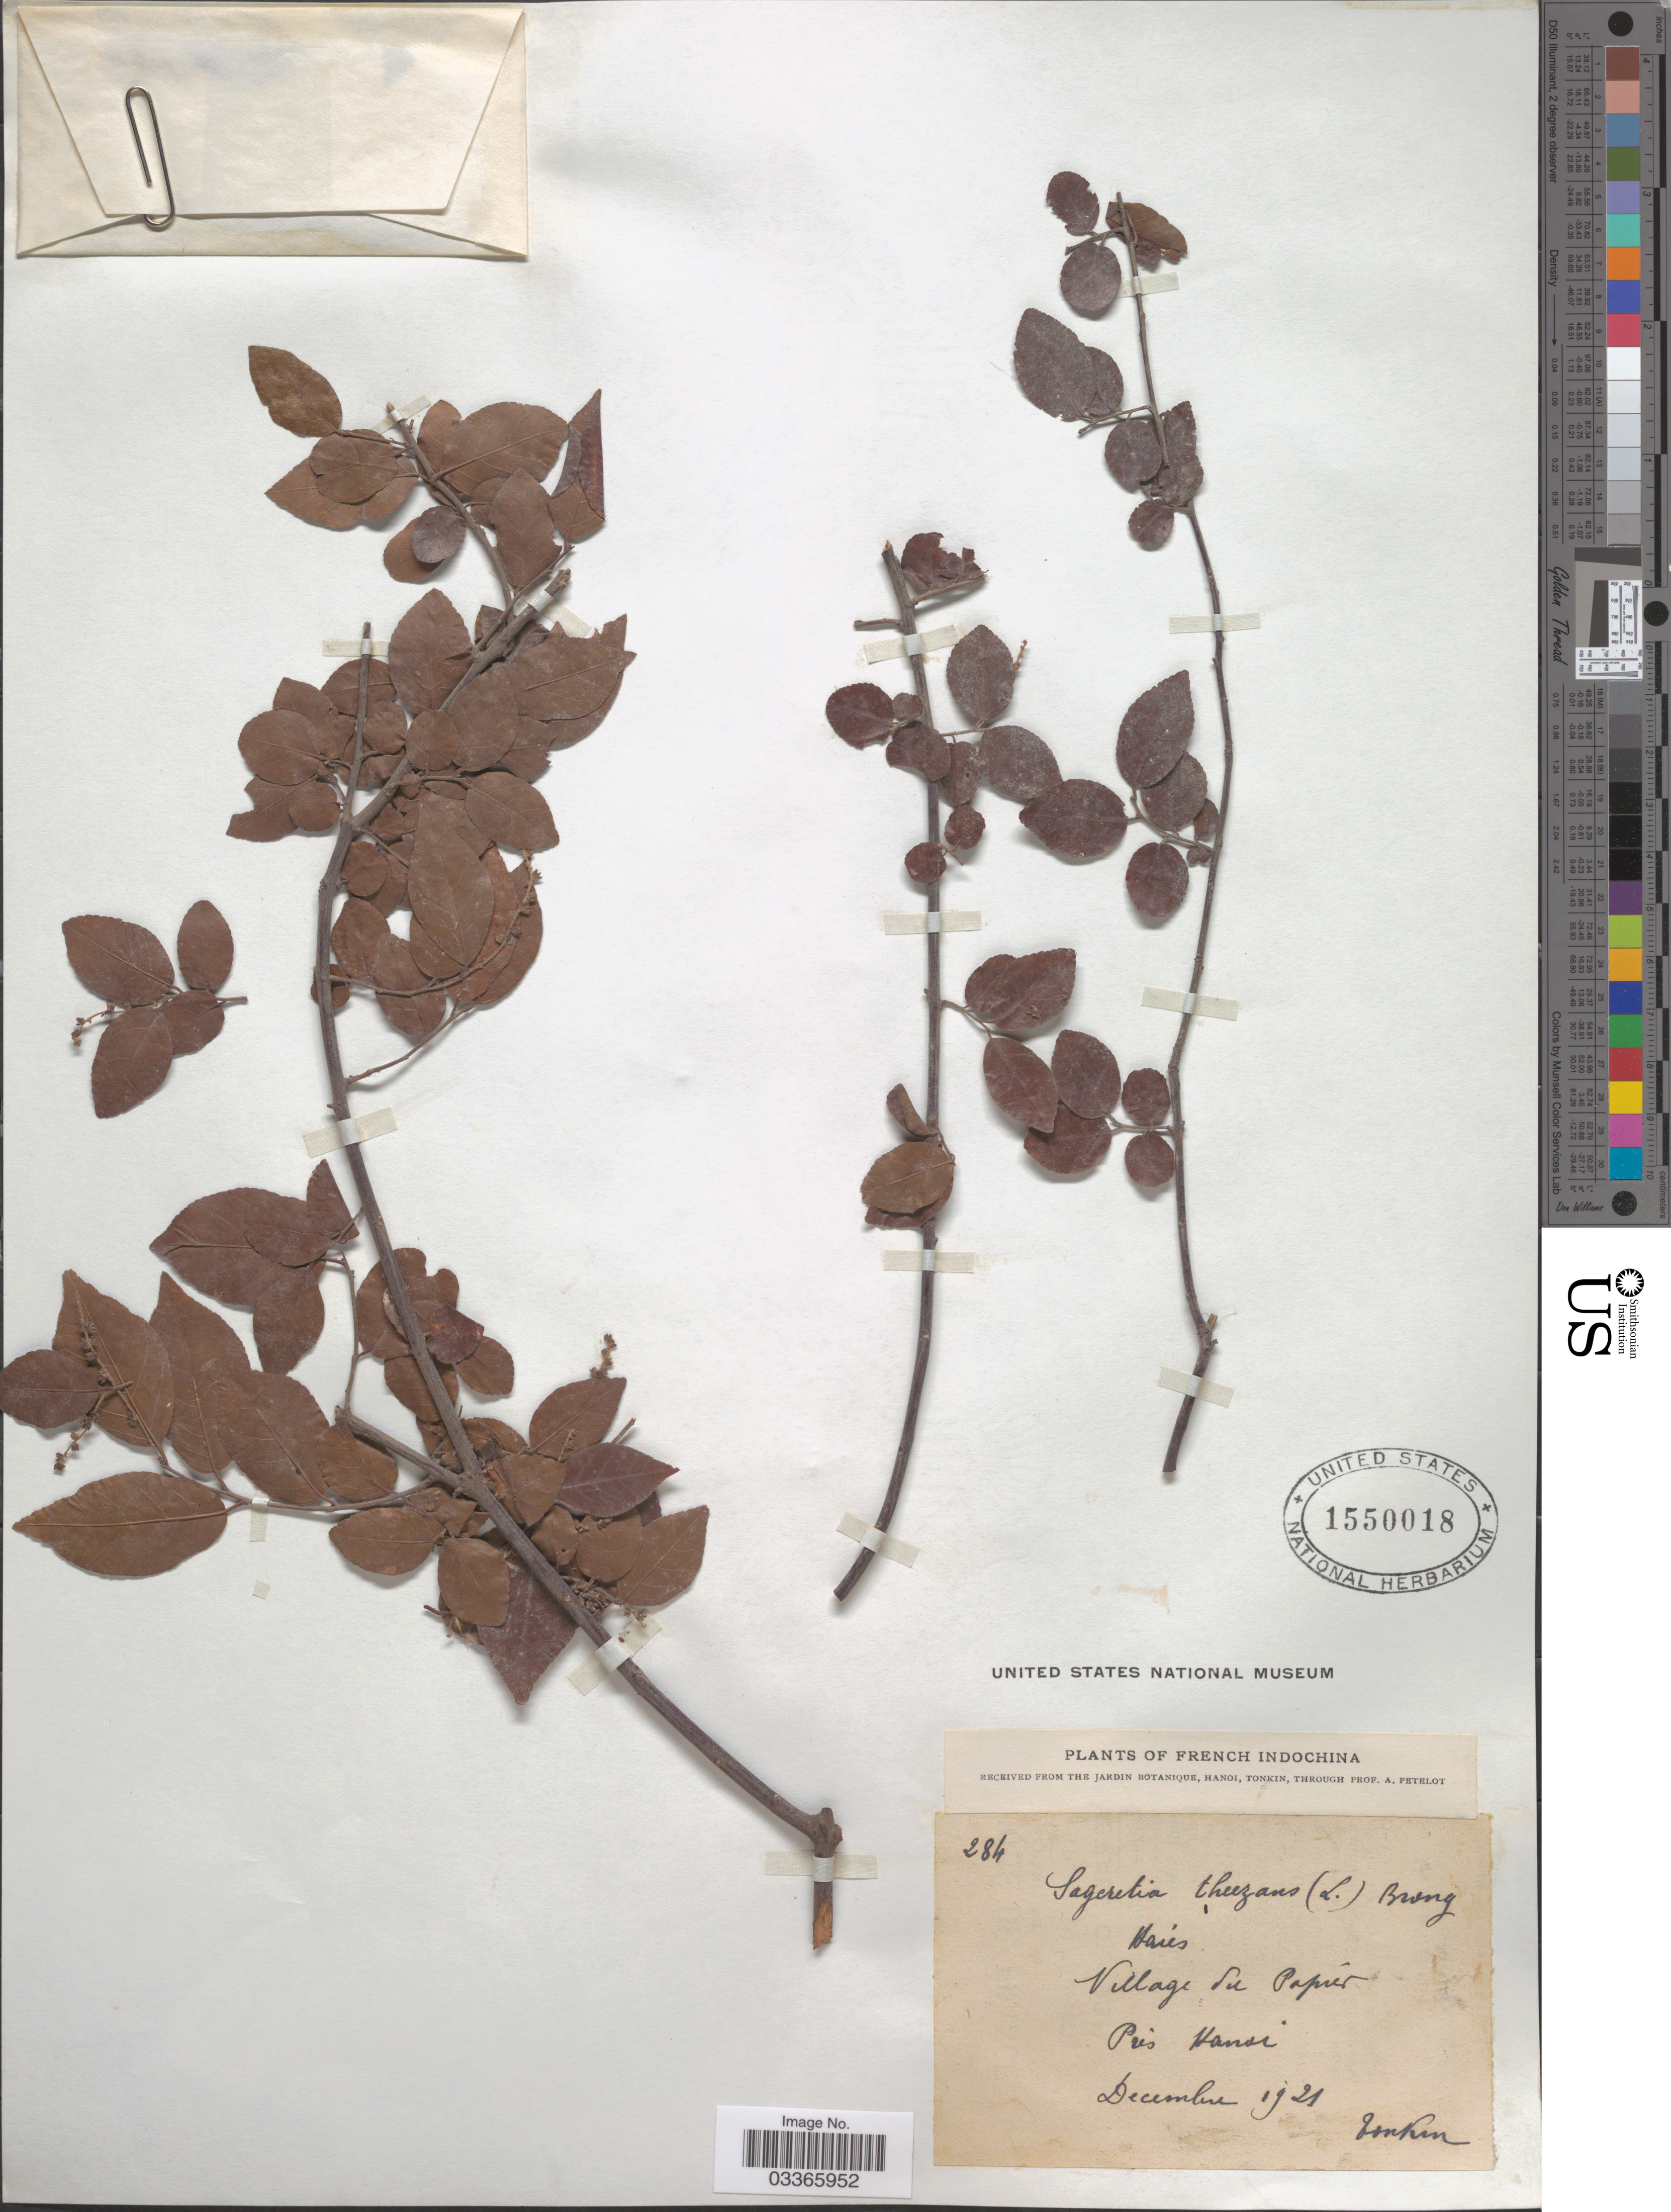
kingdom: Plantae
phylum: Tracheophyta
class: Magnoliopsida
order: Rosales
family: Rhamnaceae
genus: Sageretia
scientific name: Sageretia thea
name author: (Osbeck) M.C. Johnst.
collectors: A. Petelot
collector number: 284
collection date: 1921-12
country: Vietnam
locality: French Indochina, Haies, Village du Papér [interpreted], Prés Hanoi.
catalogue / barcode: US 1550018